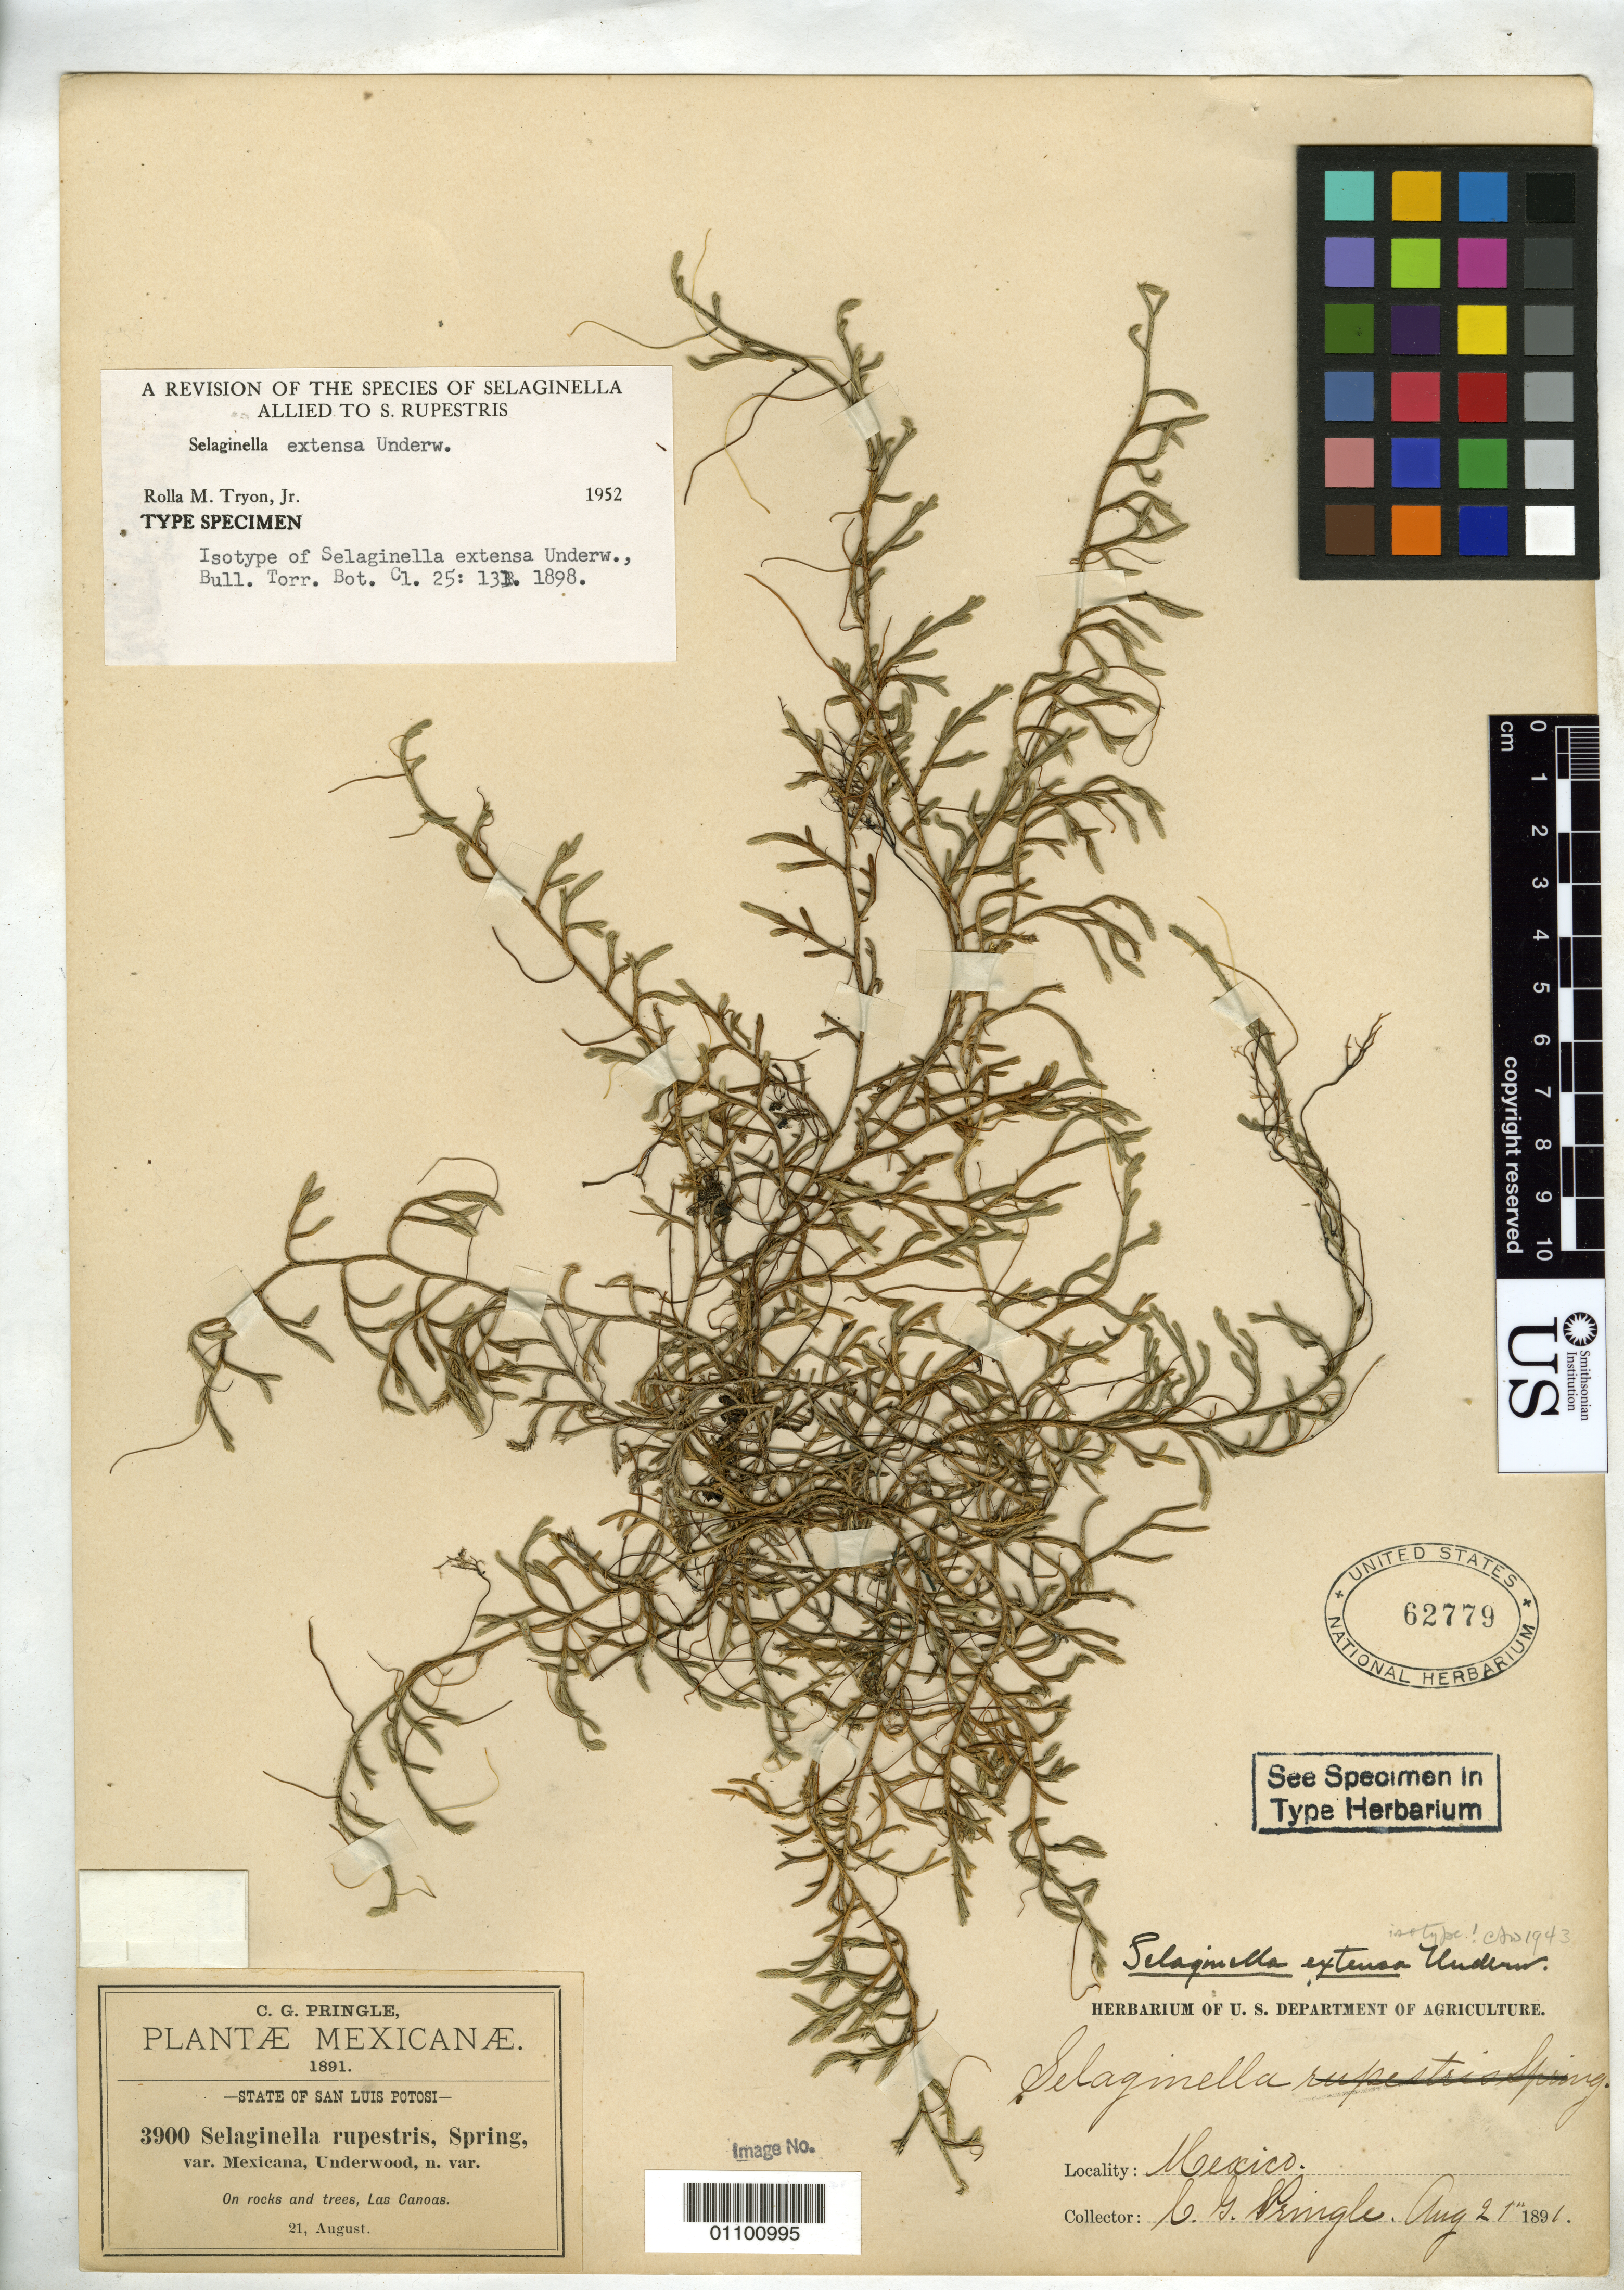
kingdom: Plantae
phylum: Tracheophyta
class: Lycopodiopsida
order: Selaginellales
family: Selaginellaceae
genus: Selaginella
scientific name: Selaginella extensa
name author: Underw.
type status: Isotype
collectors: C. G. Pringle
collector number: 3900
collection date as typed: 21 Aug 1891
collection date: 1891-08-21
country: Mexico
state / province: San Luis Potosi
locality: Las Canoas.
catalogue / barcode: US 62779